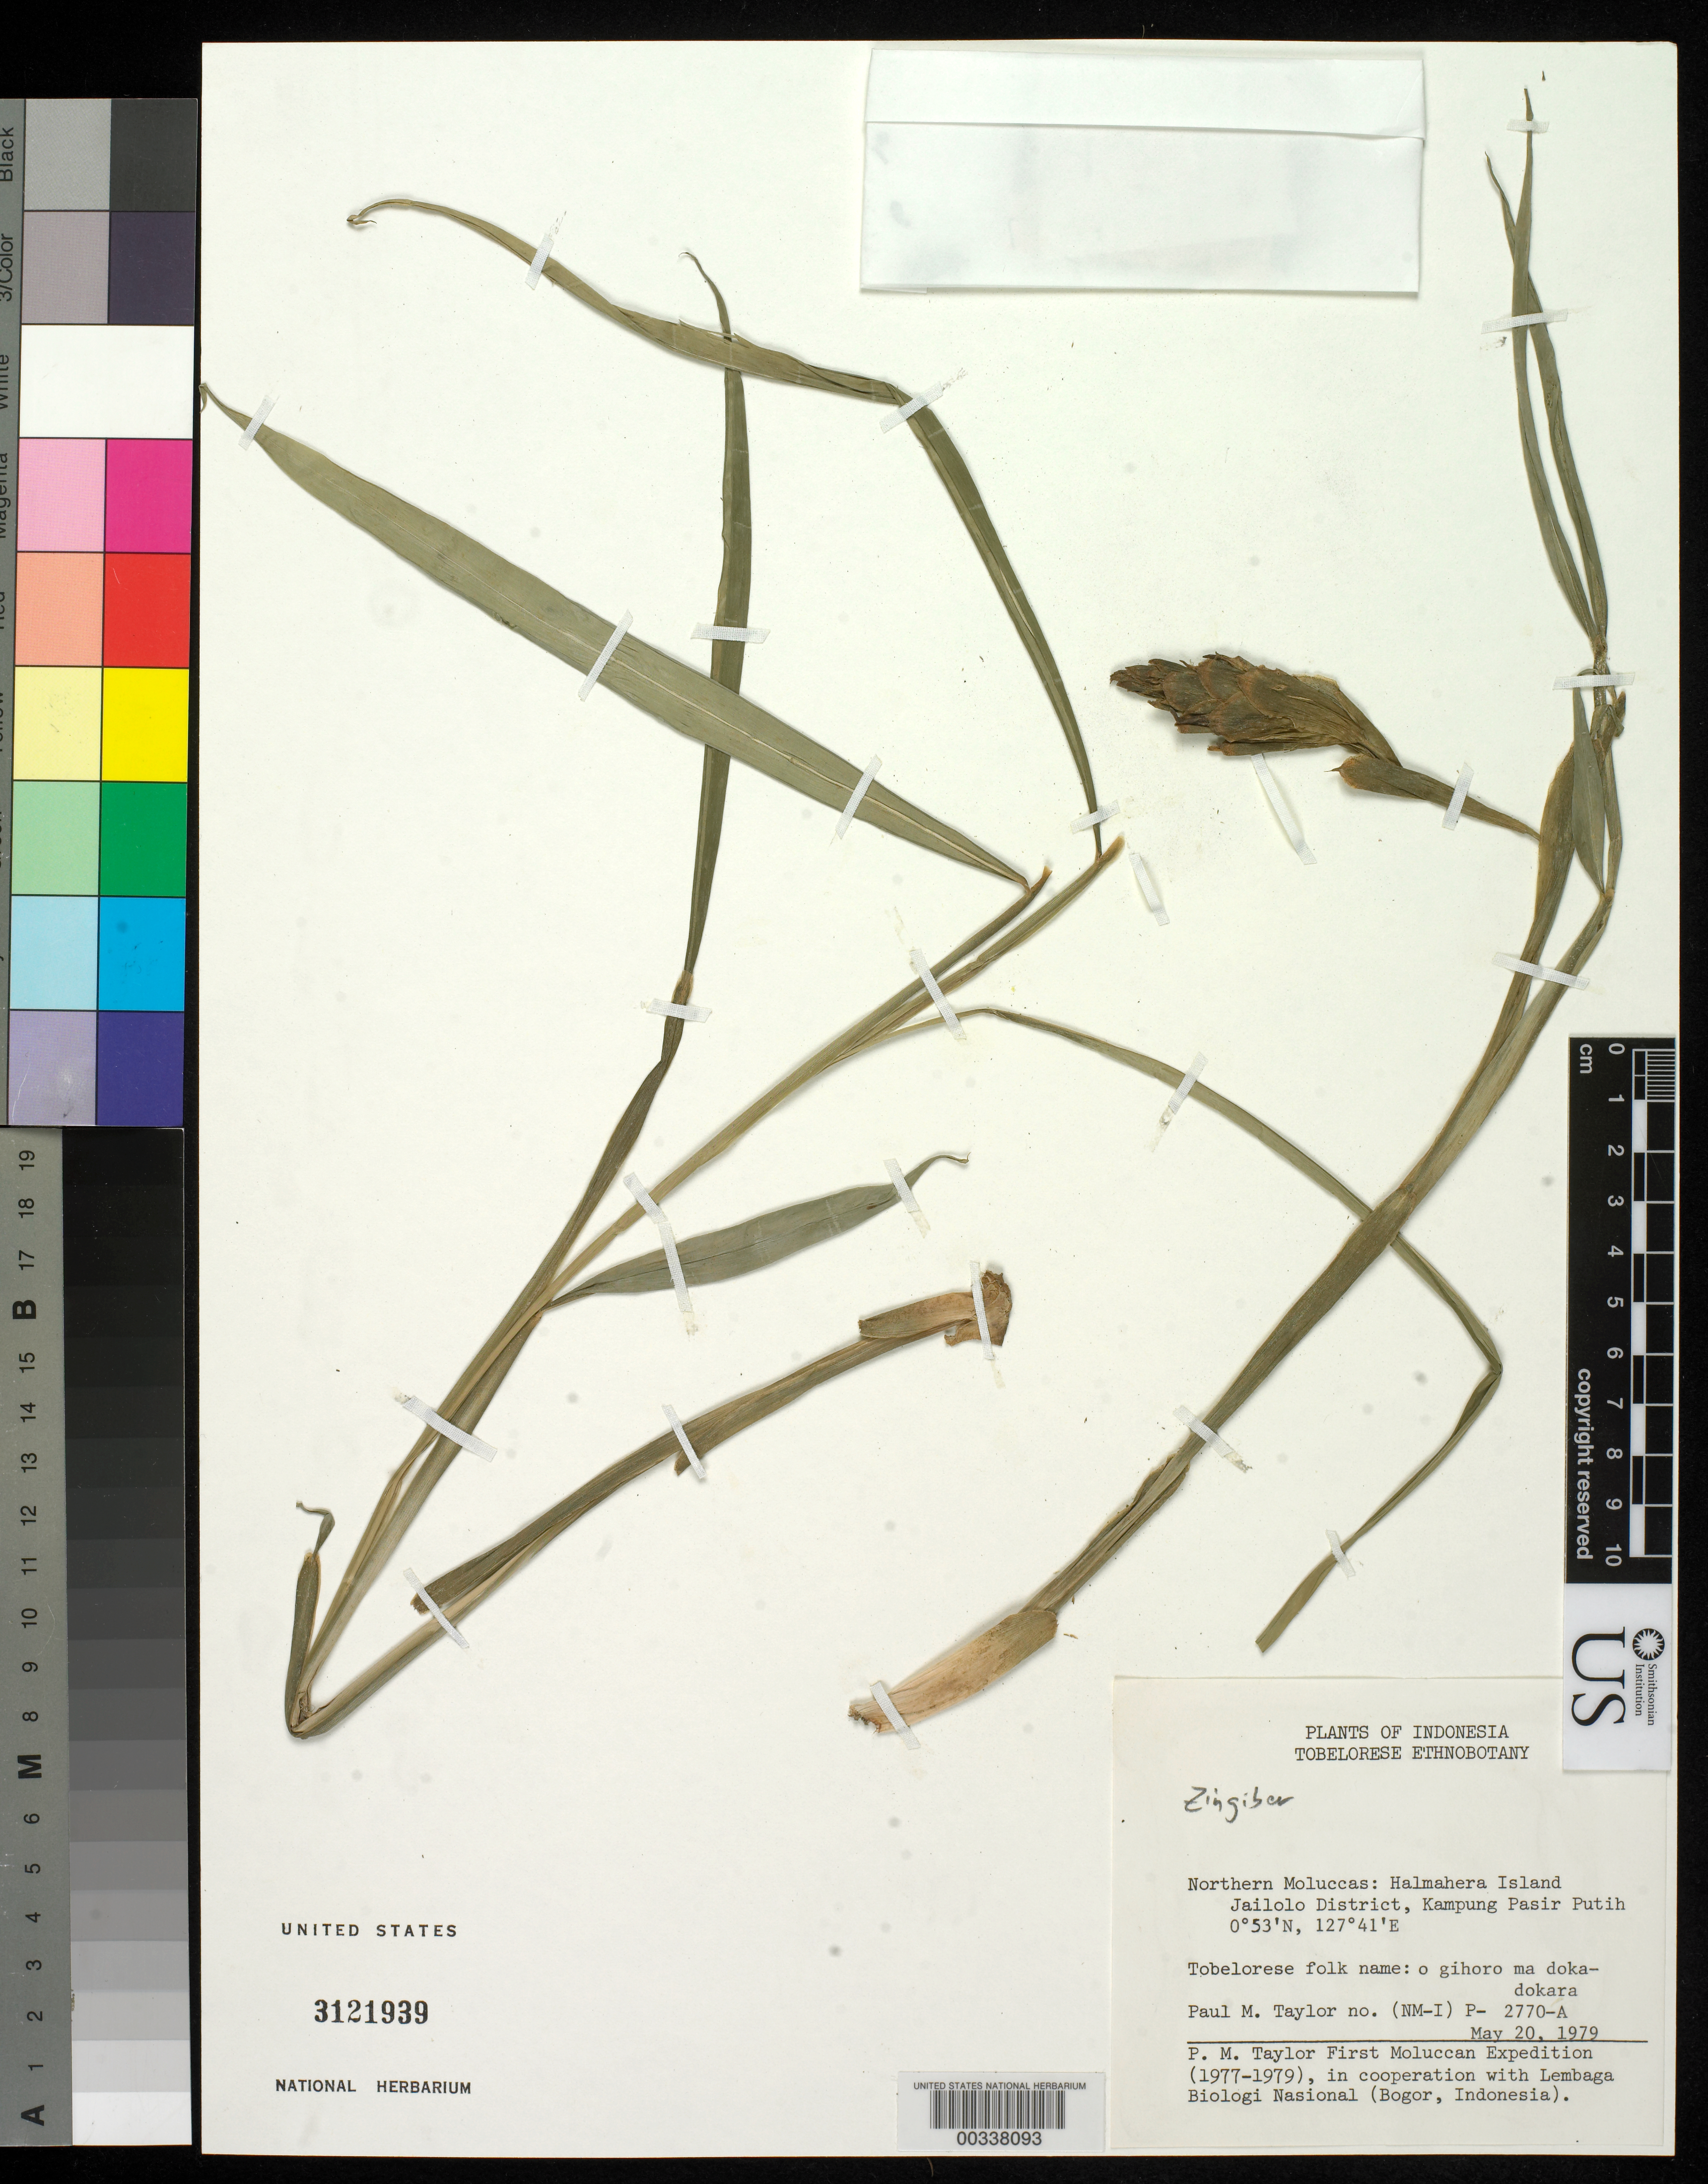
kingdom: Plantae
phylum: Tracheophyta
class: Liliopsida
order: Zingiberales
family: Zingiberaceae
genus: Zingiber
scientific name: Zingiber sp.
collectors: P. M. Taylor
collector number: (nm-i) P- 2770-a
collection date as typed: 20 May 1979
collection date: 1979-05-20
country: Indonesia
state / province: Maluku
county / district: Maluku Utara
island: Halmahera I.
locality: Northern Moluccas: Halmahera Island. Kampung Pasir Putih.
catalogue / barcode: US 3121939